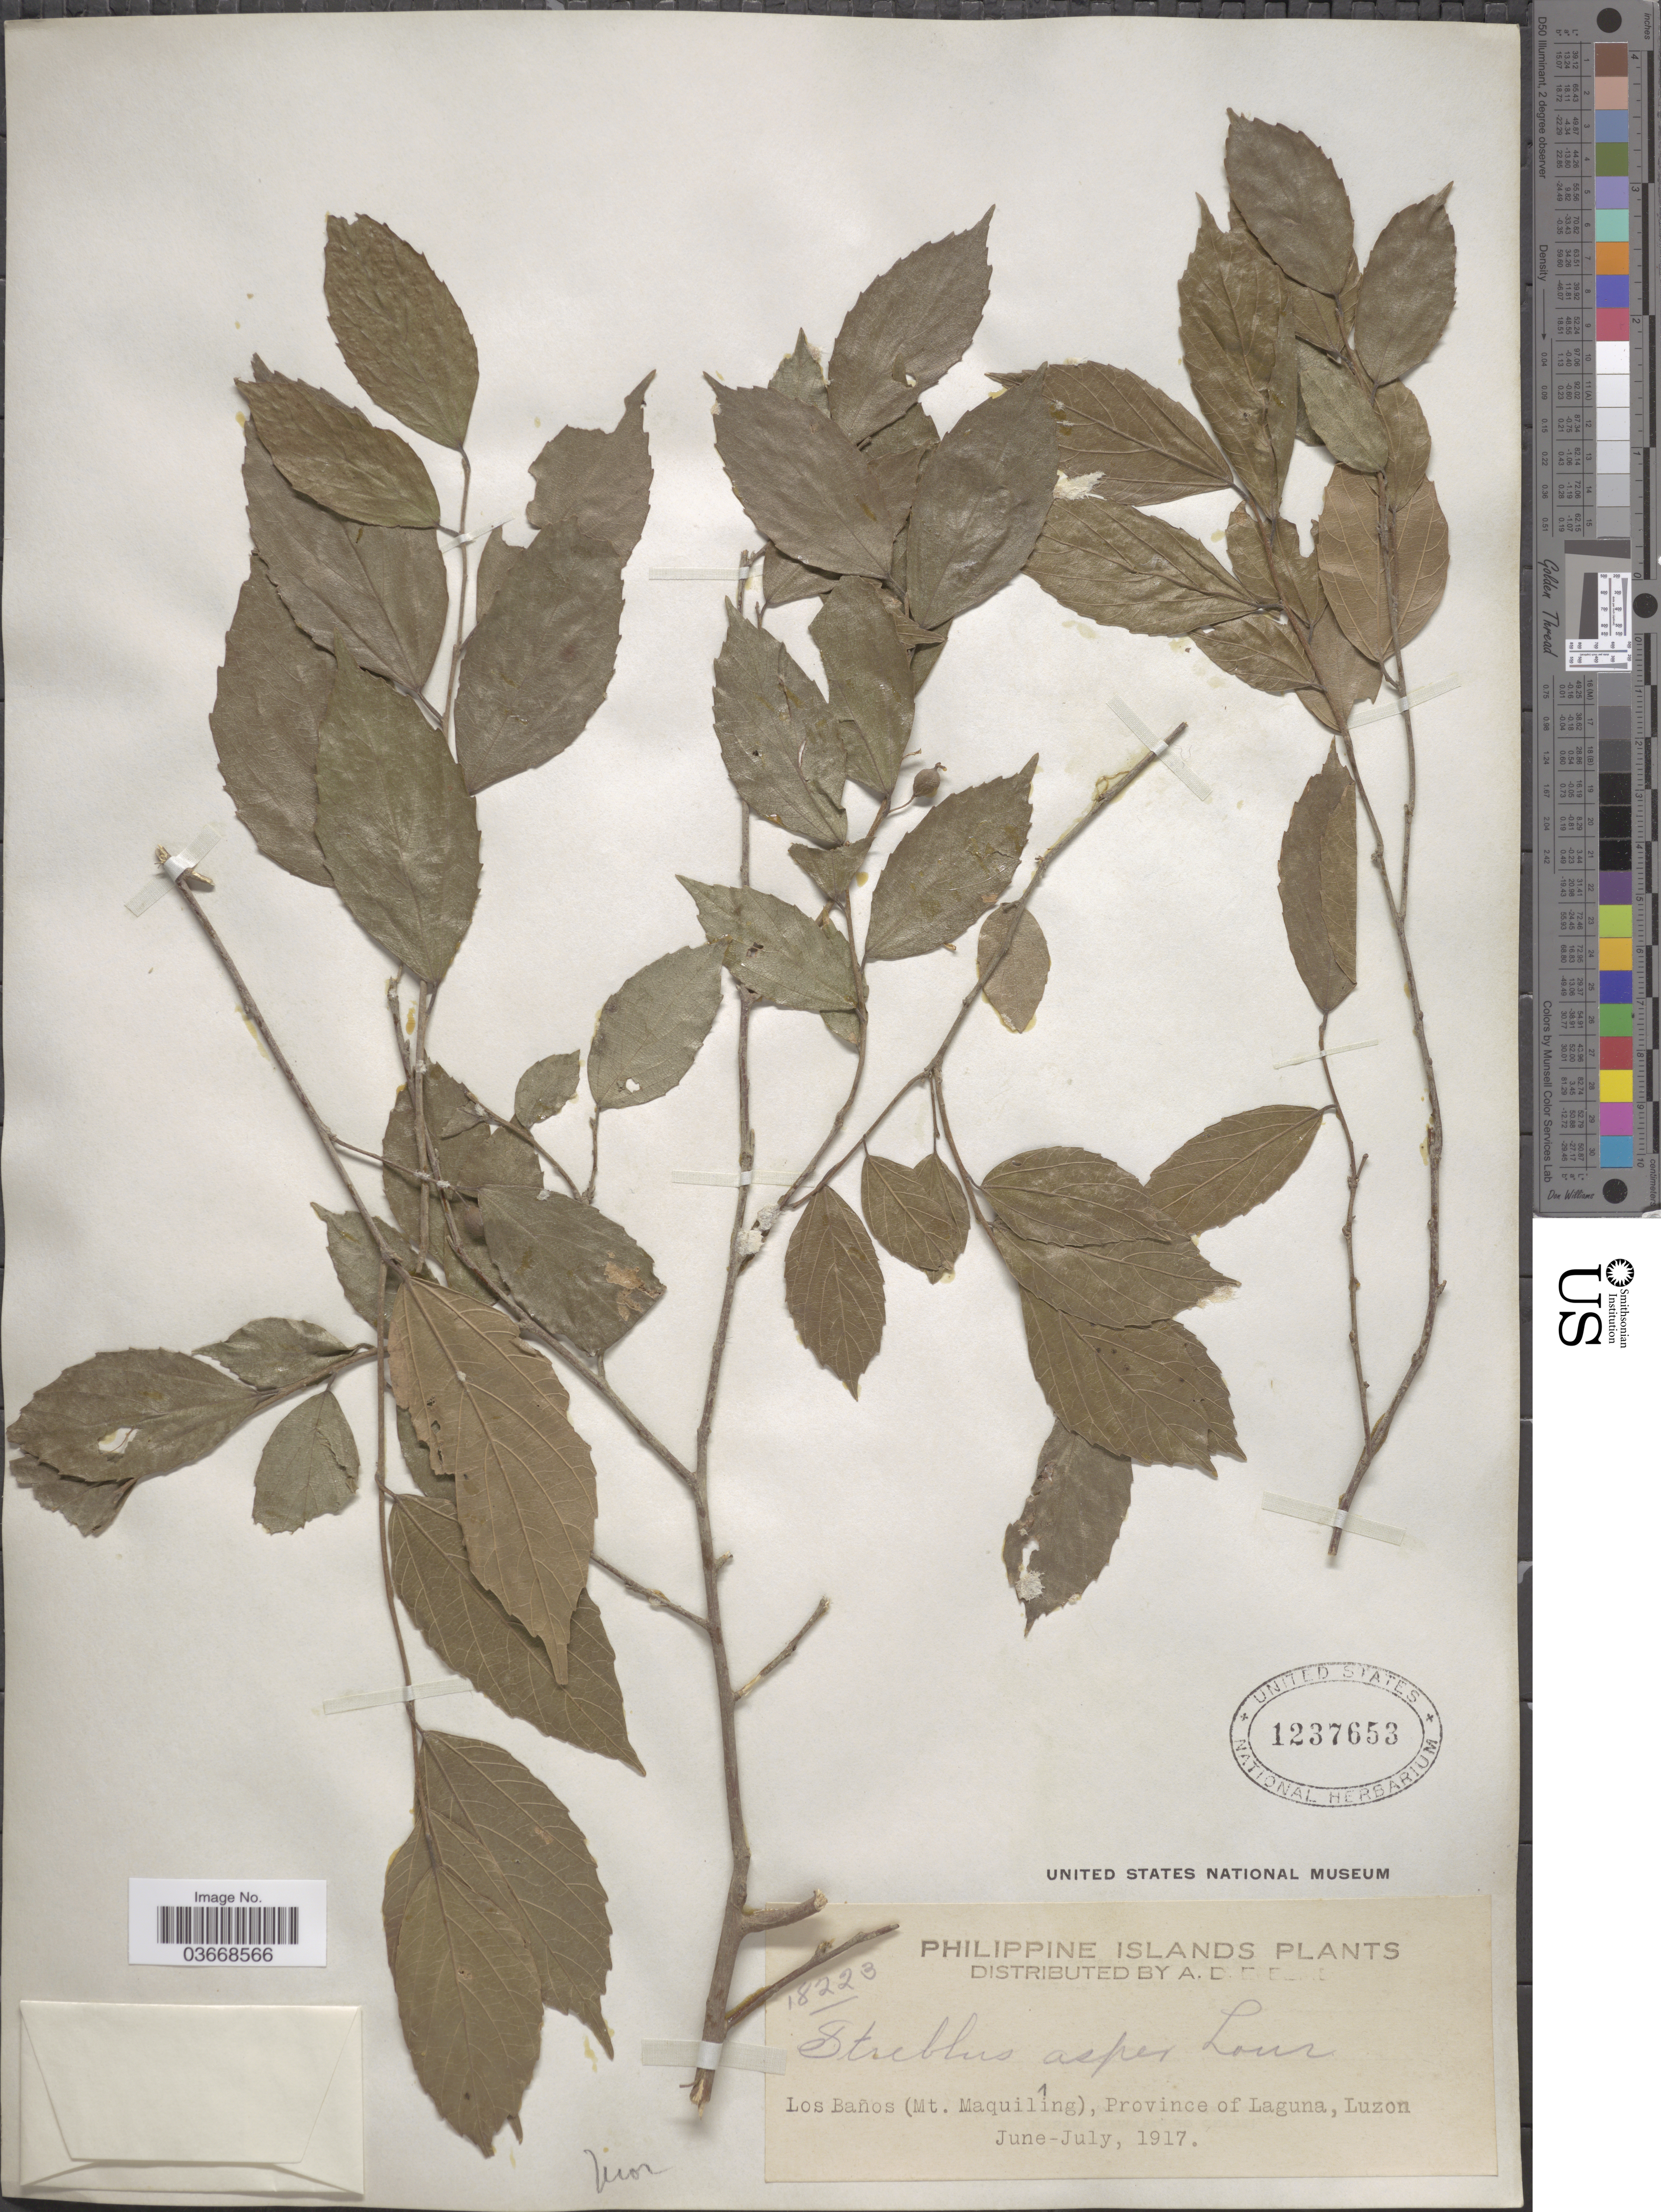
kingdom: Plantae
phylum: Tracheophyta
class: Magnoliopsida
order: Rosales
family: Moraceae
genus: Streblus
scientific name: Streblus asper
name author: Lour.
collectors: A. D. E. Elmer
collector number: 18223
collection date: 1917-06/1917-07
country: Philippines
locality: Los Baños (Mt. Maquiling), Province of Laguna, Luzon.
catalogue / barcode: US 1237653